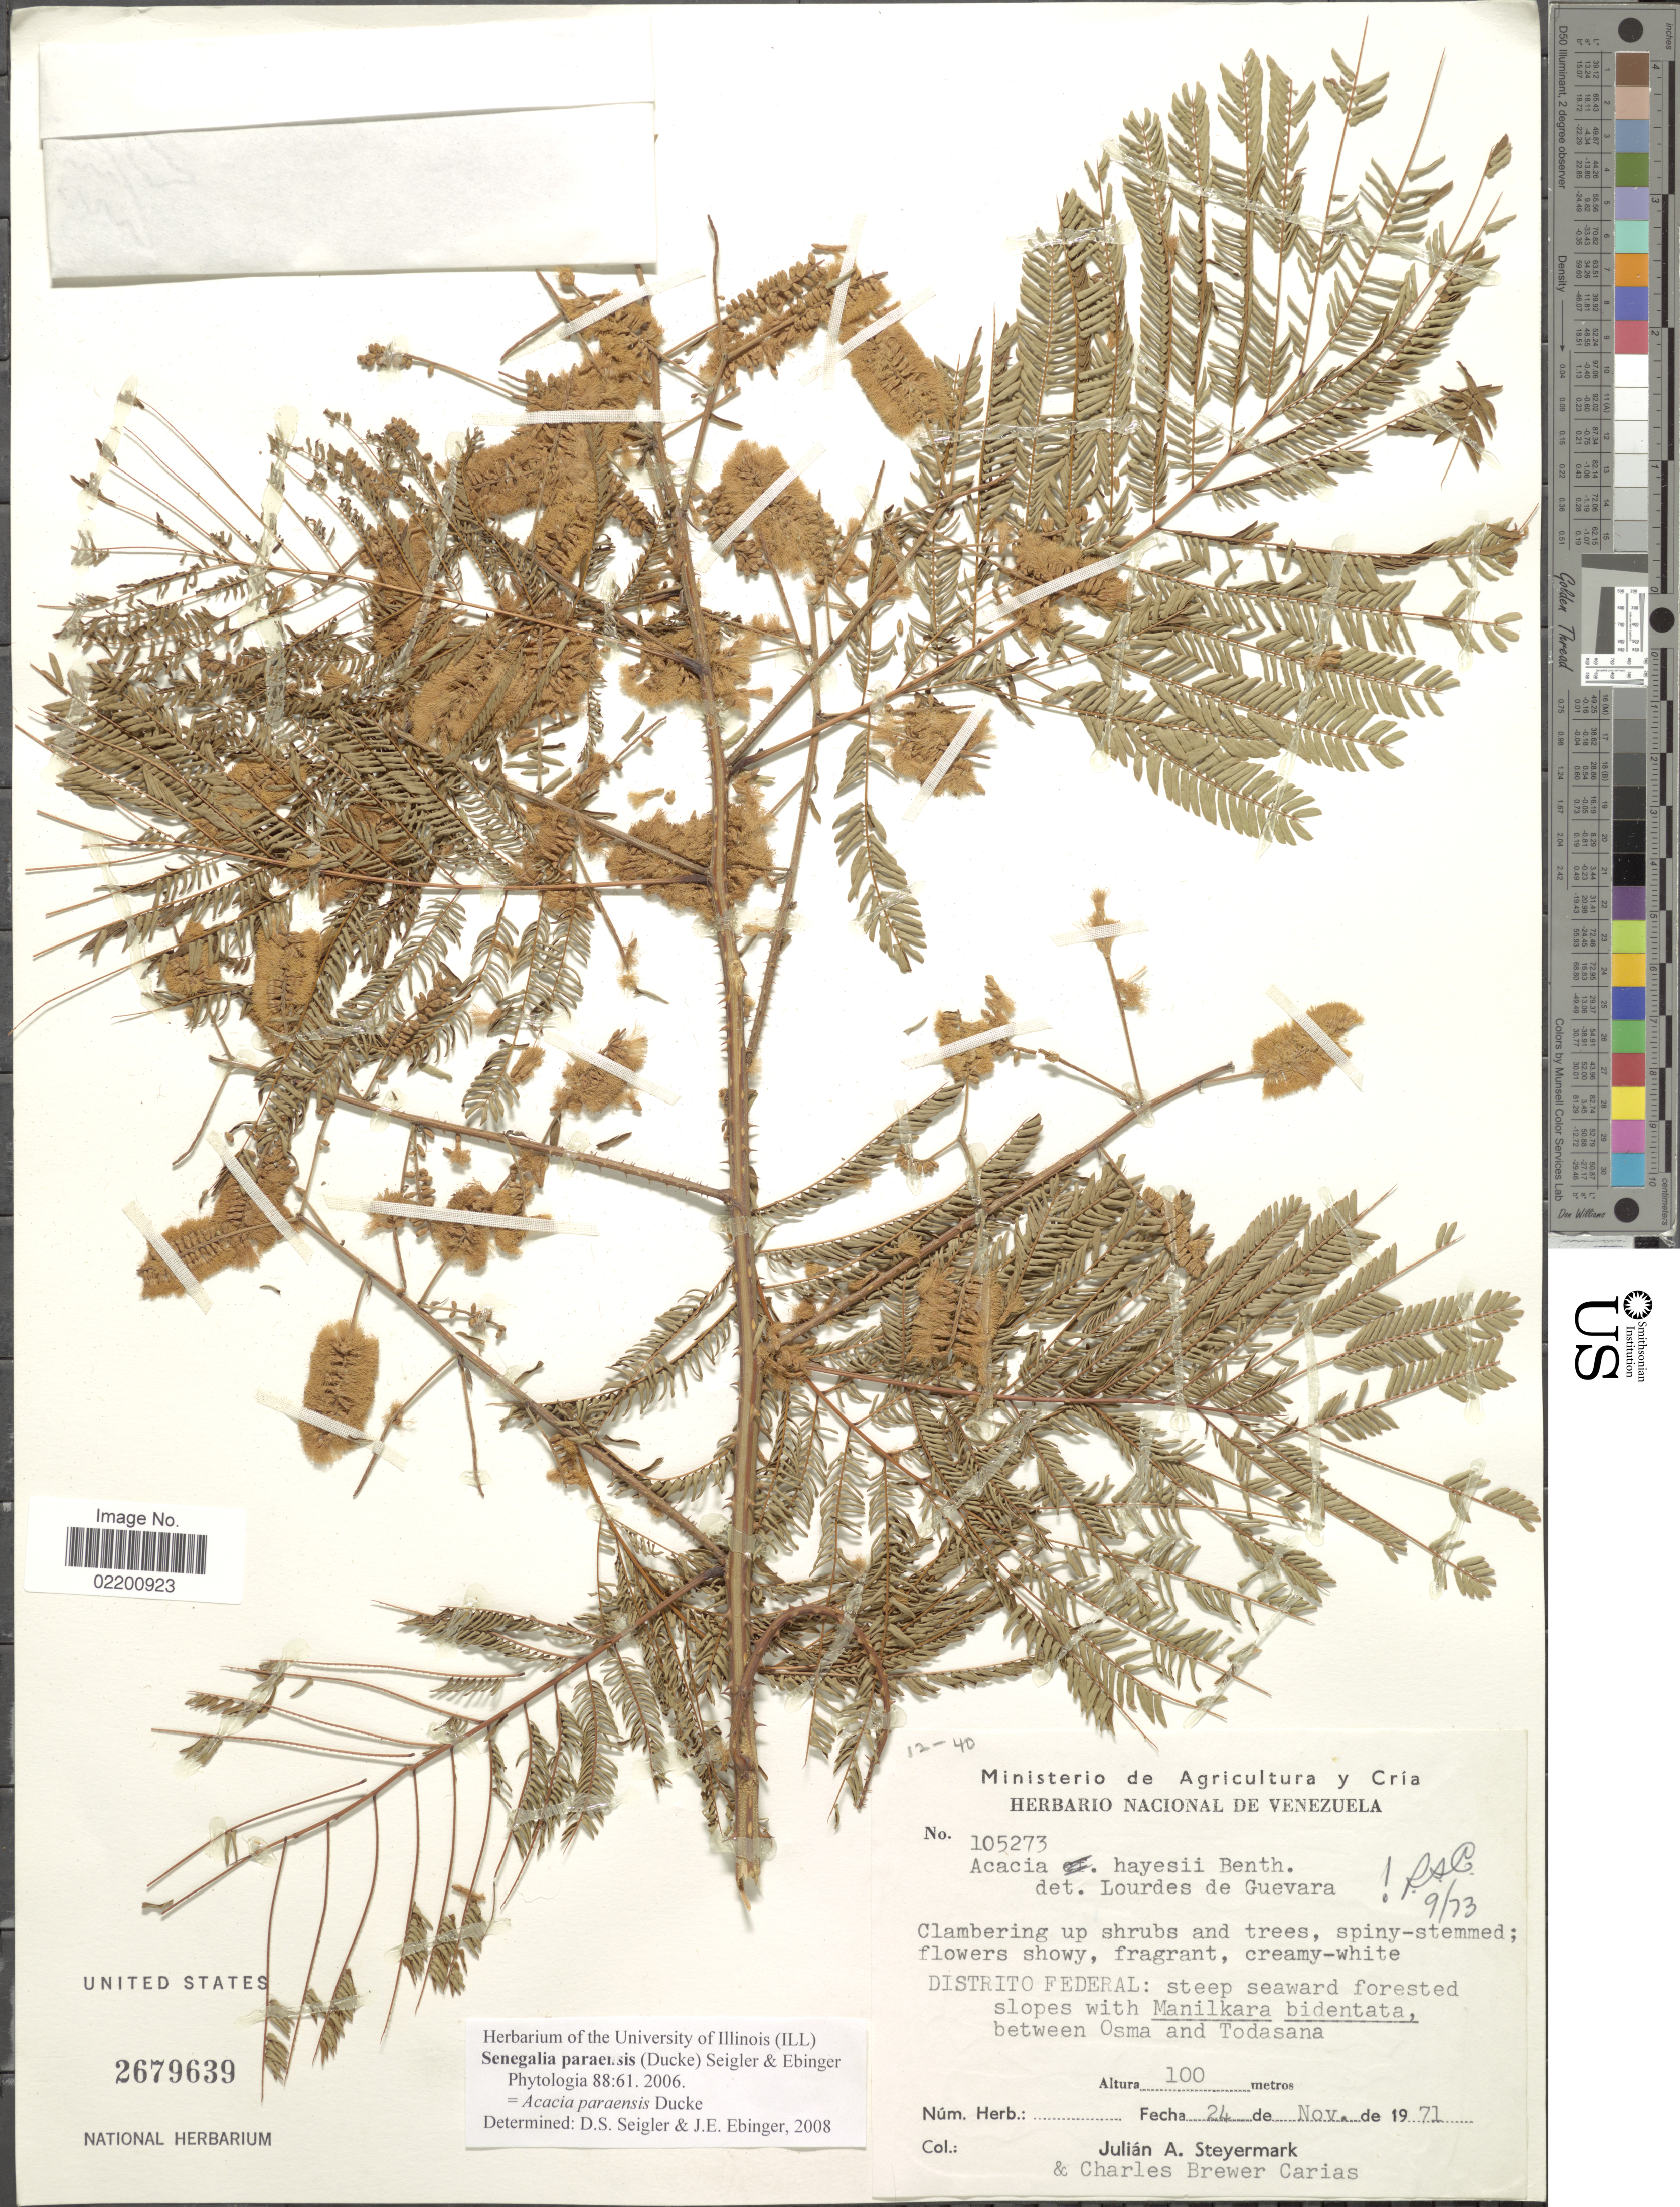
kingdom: Plantae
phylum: Tracheophyta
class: Magnoliopsida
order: Fabales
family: Fabaceae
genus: Senegalia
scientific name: Senegalia paraensis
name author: (Ducke) Seigler & Ebinger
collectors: J. Steyermark & C. Brewer-Carias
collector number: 105273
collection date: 1971-11-24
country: Venezuela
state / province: Distrito Federal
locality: Steep seaward forested slopes, between Osma and Todasana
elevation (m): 100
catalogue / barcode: US 2679639